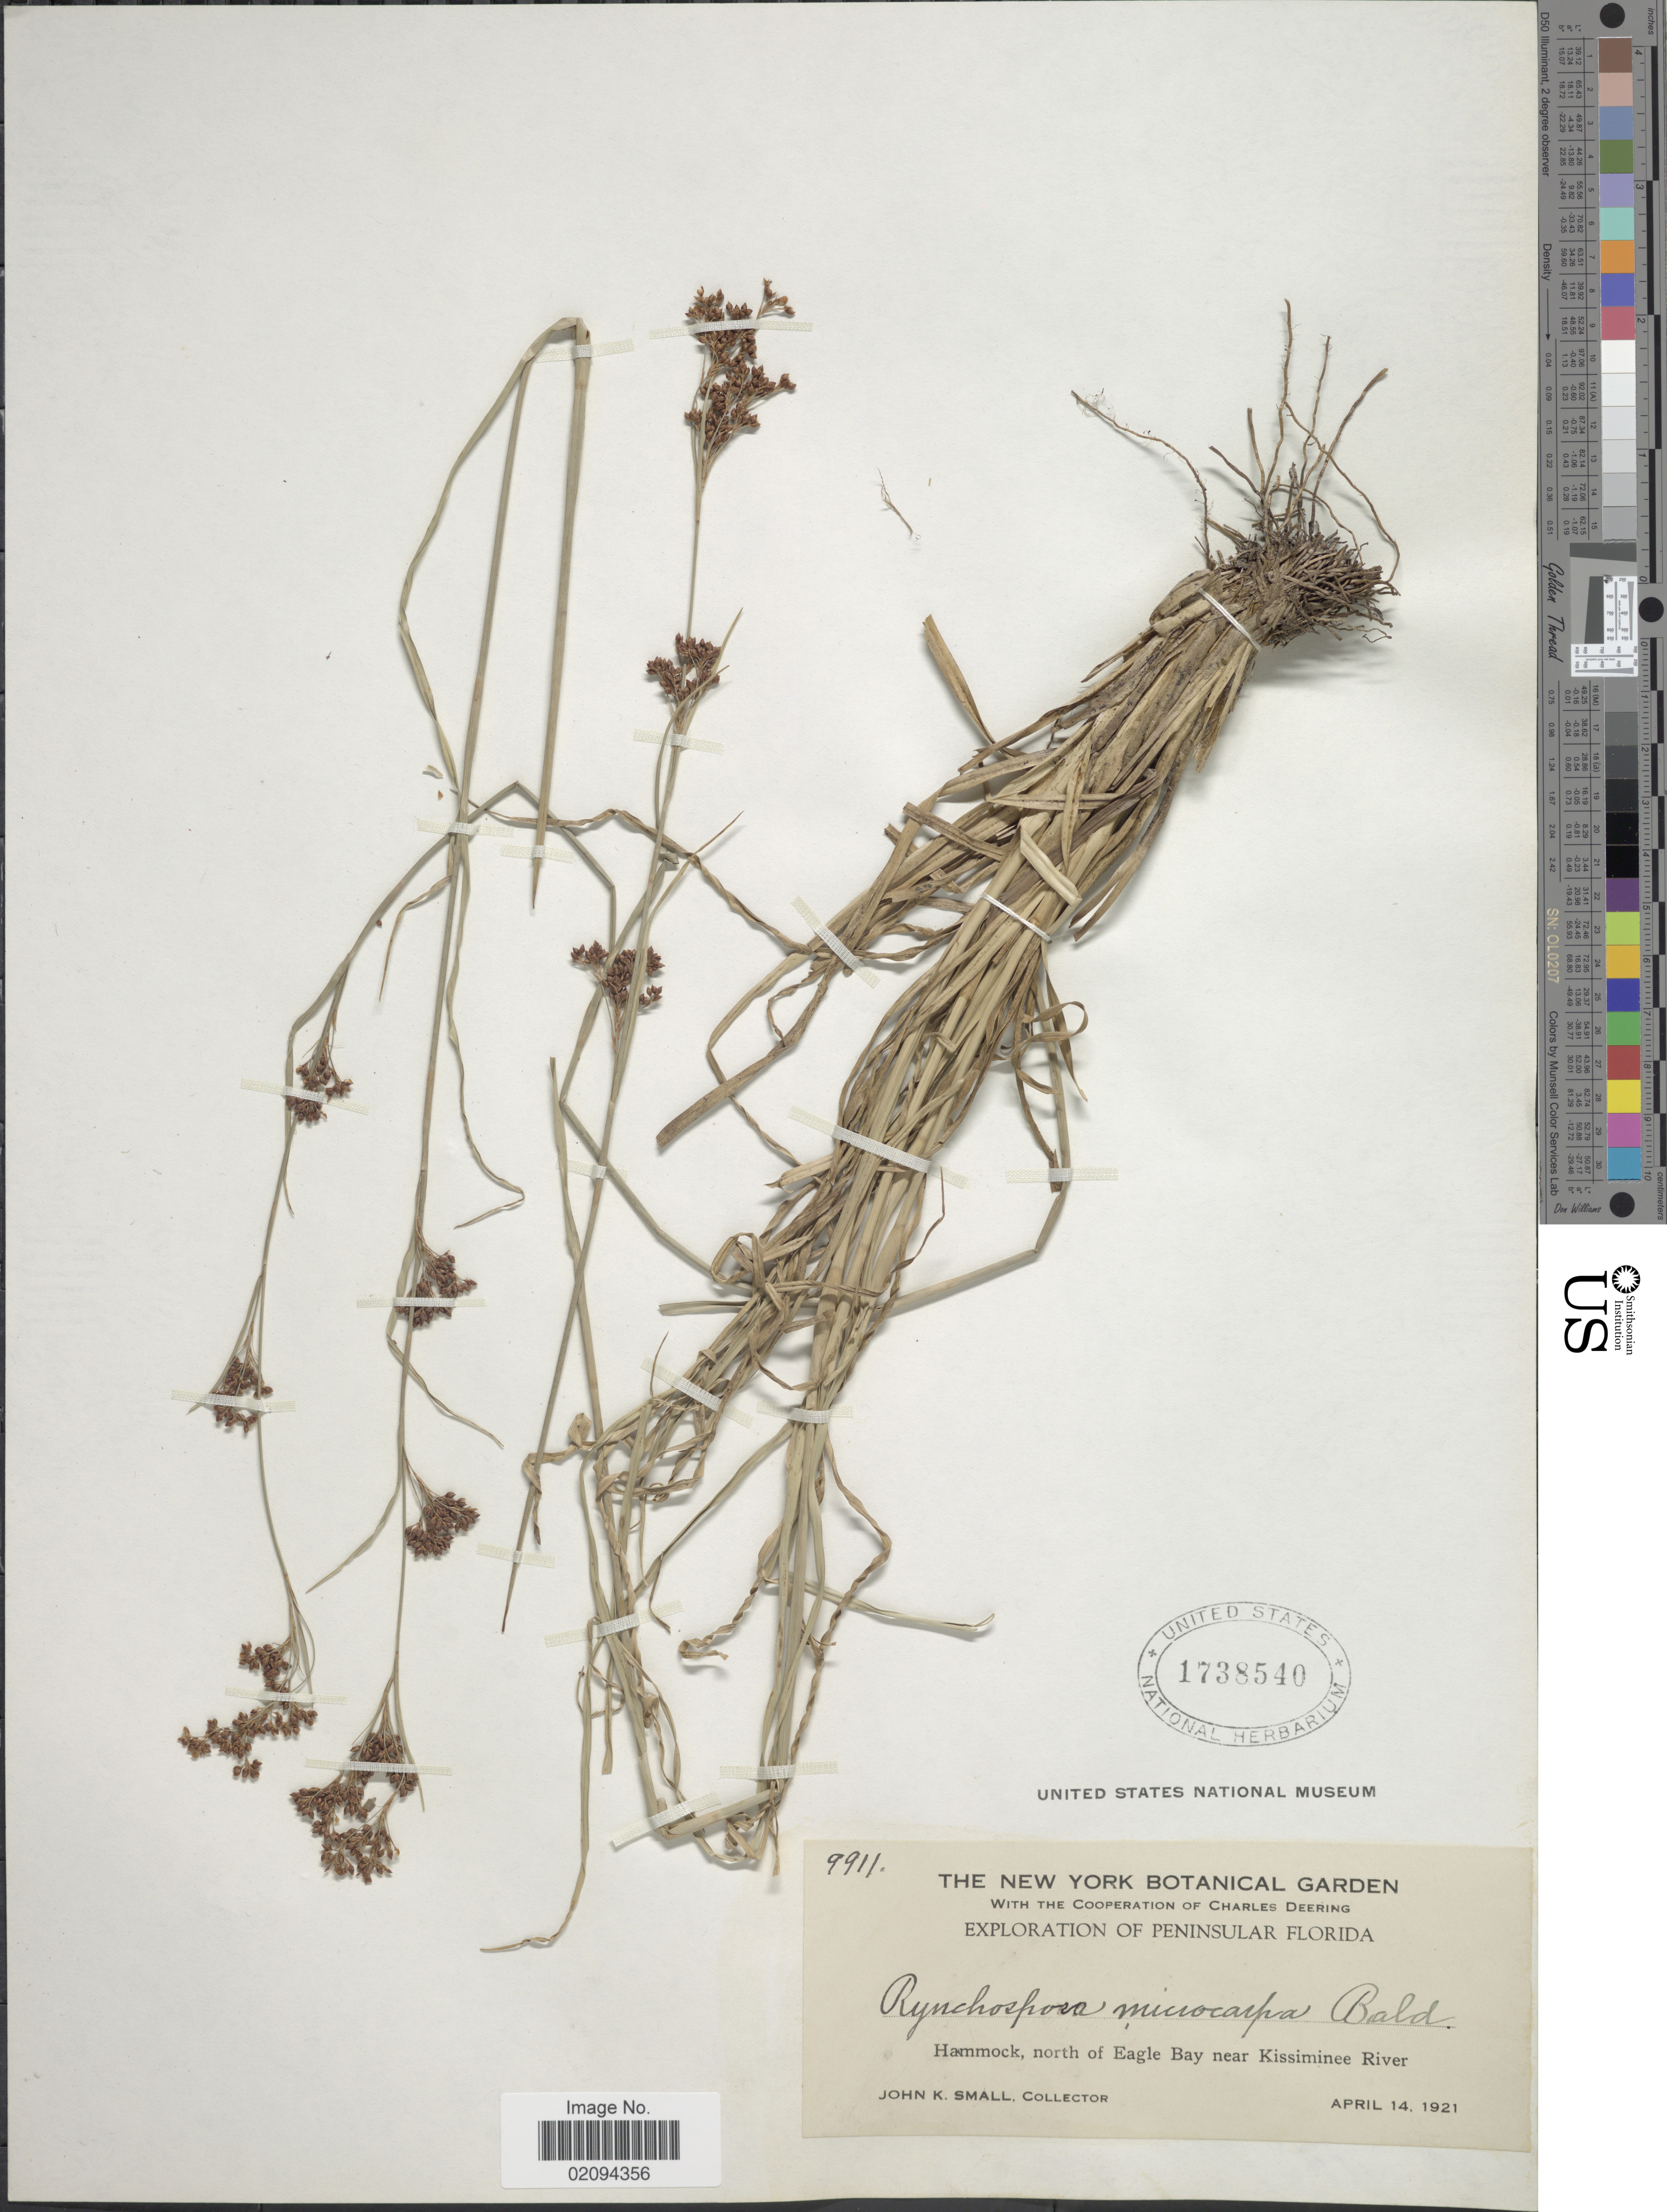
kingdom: Plantae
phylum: Tracheophyta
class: Liliopsida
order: Poales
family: Cyperaceae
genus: Rhynchospora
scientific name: Rhynchospora microcarpa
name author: Baldwin ex A. Gray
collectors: J. K. Small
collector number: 9911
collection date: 1921-04-14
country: United States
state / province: Florida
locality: Peninsular Florida. Hammock, north of Eagle Bay near Kissiminee River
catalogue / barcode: US 1738540